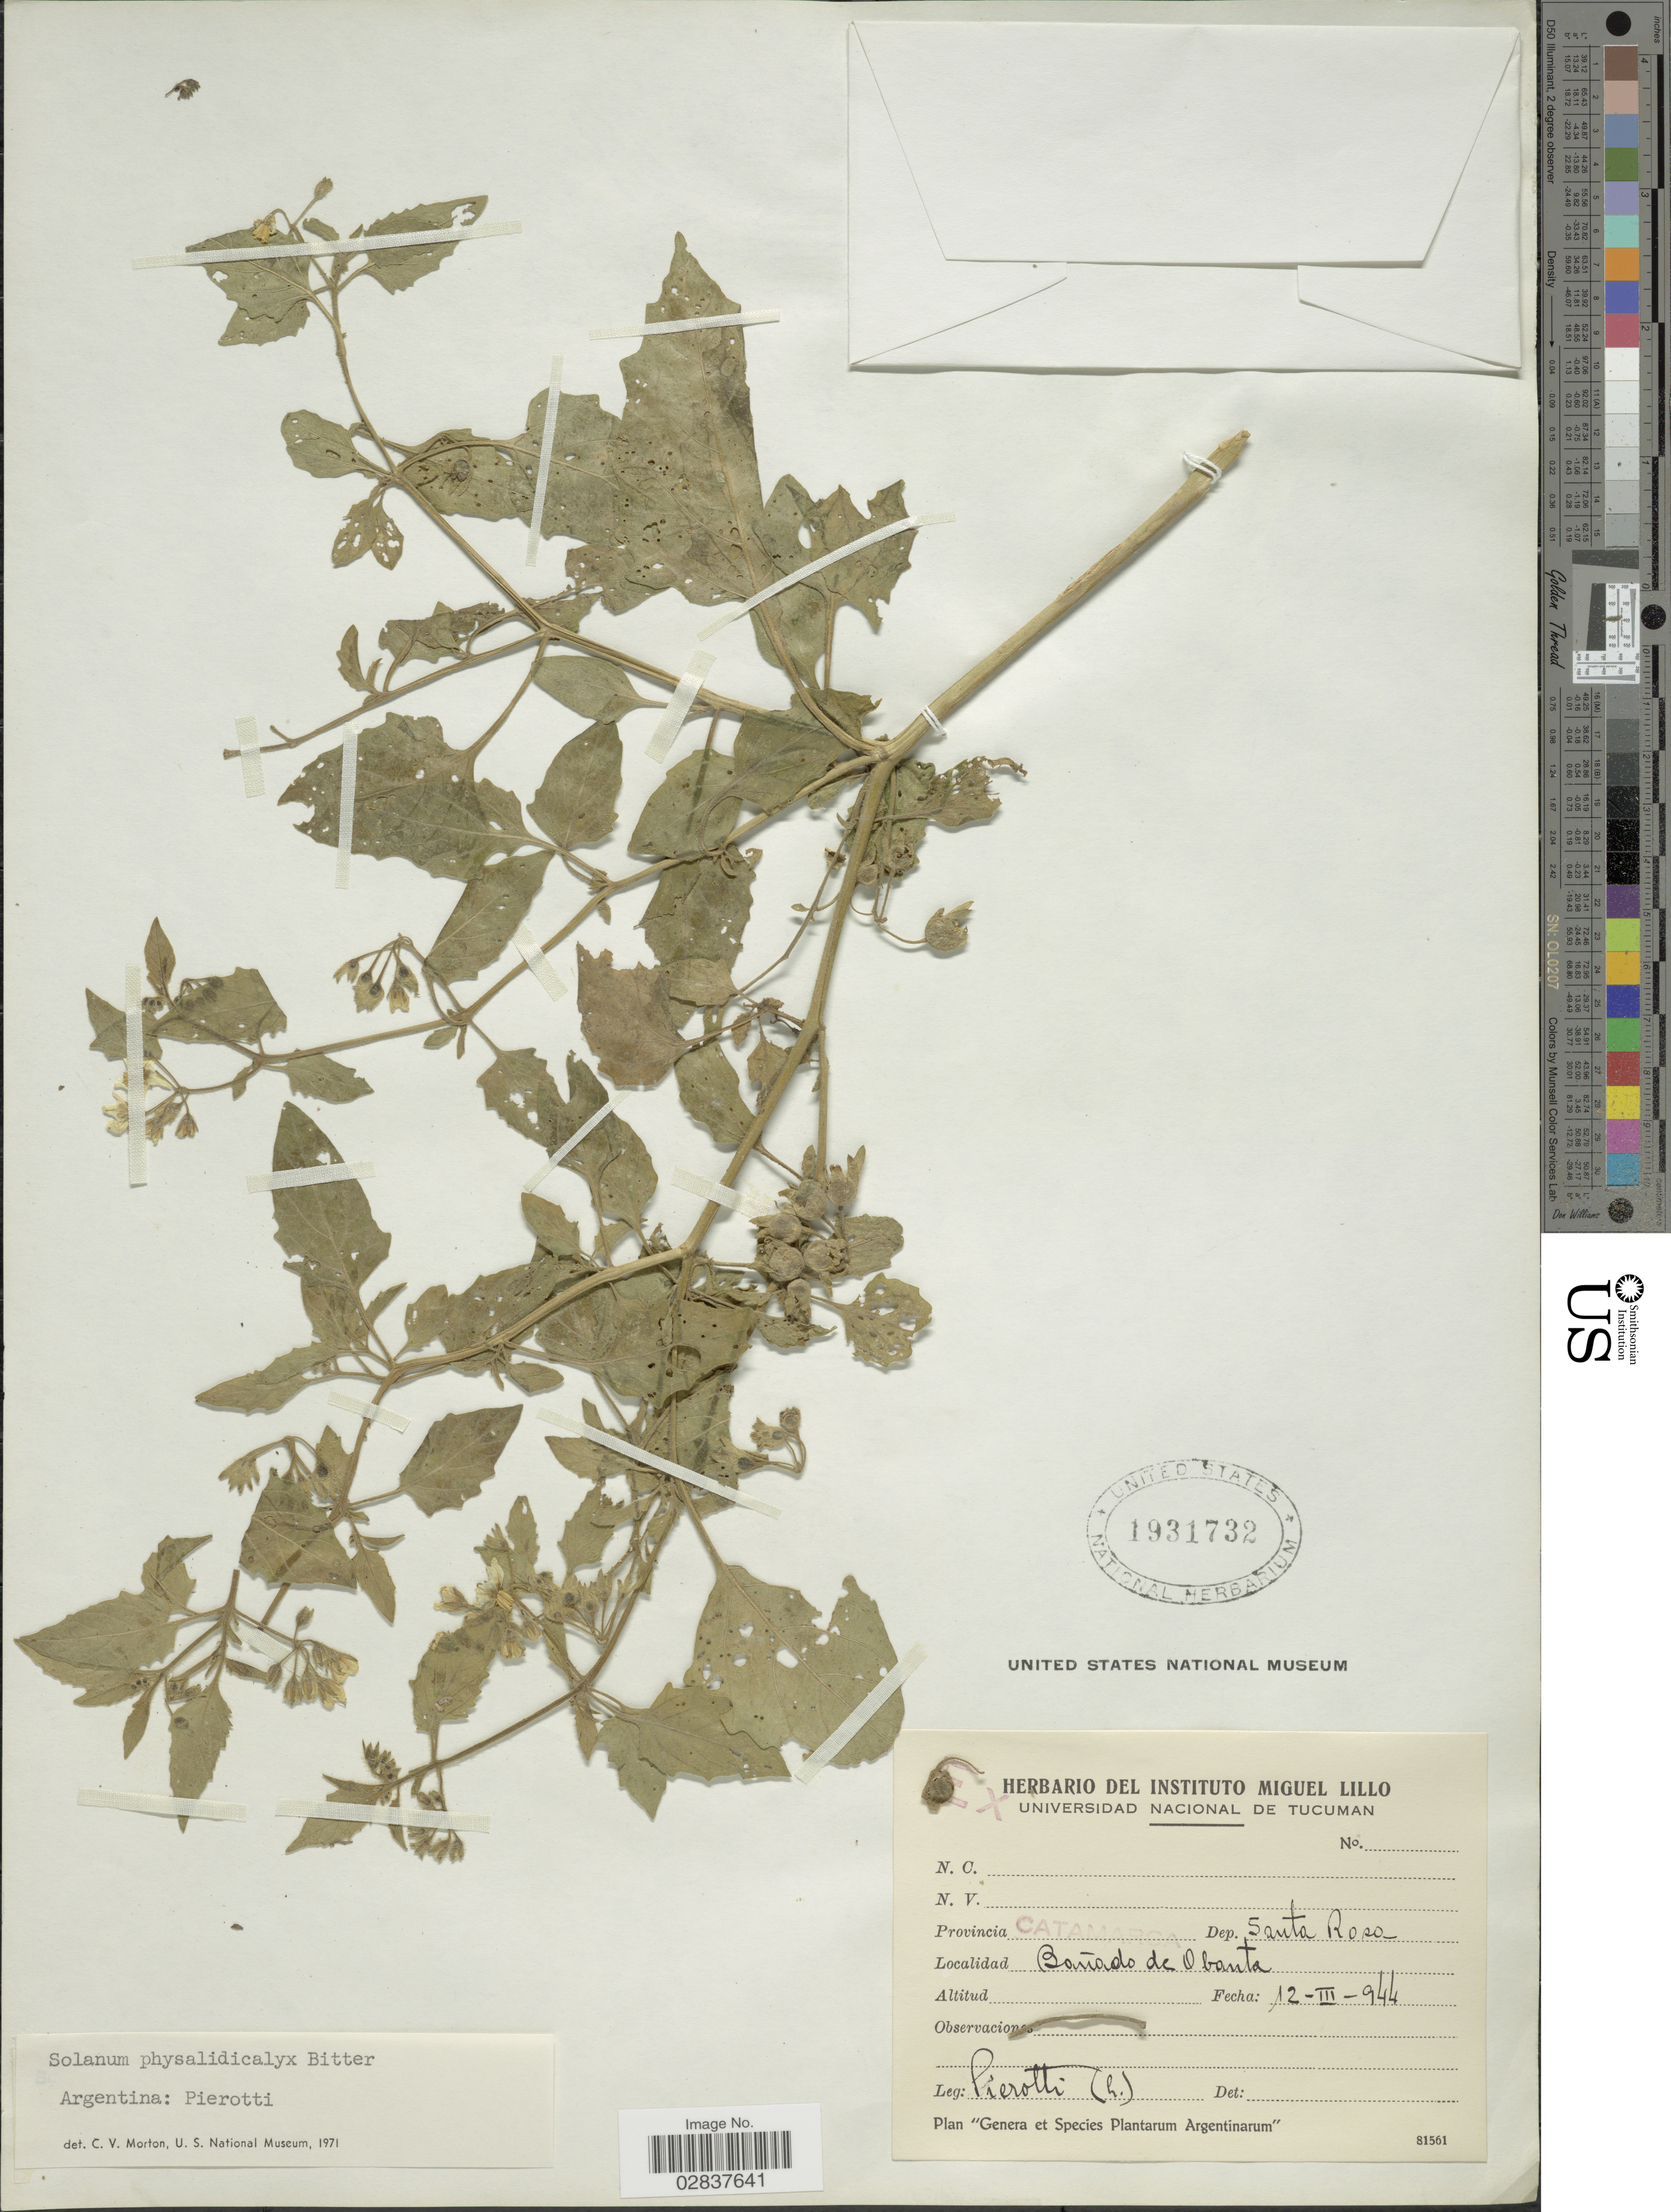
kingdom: Plantae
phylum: Tracheophyta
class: Magnoliopsida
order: Solanales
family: Solanaceae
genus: Solanum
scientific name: Solanum physalifolium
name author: Rusby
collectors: Pierotti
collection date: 1944-03-12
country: Argentina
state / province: Catamarca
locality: Dep. Santa Rosa. Bañado de Obanta.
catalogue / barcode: US 1931732